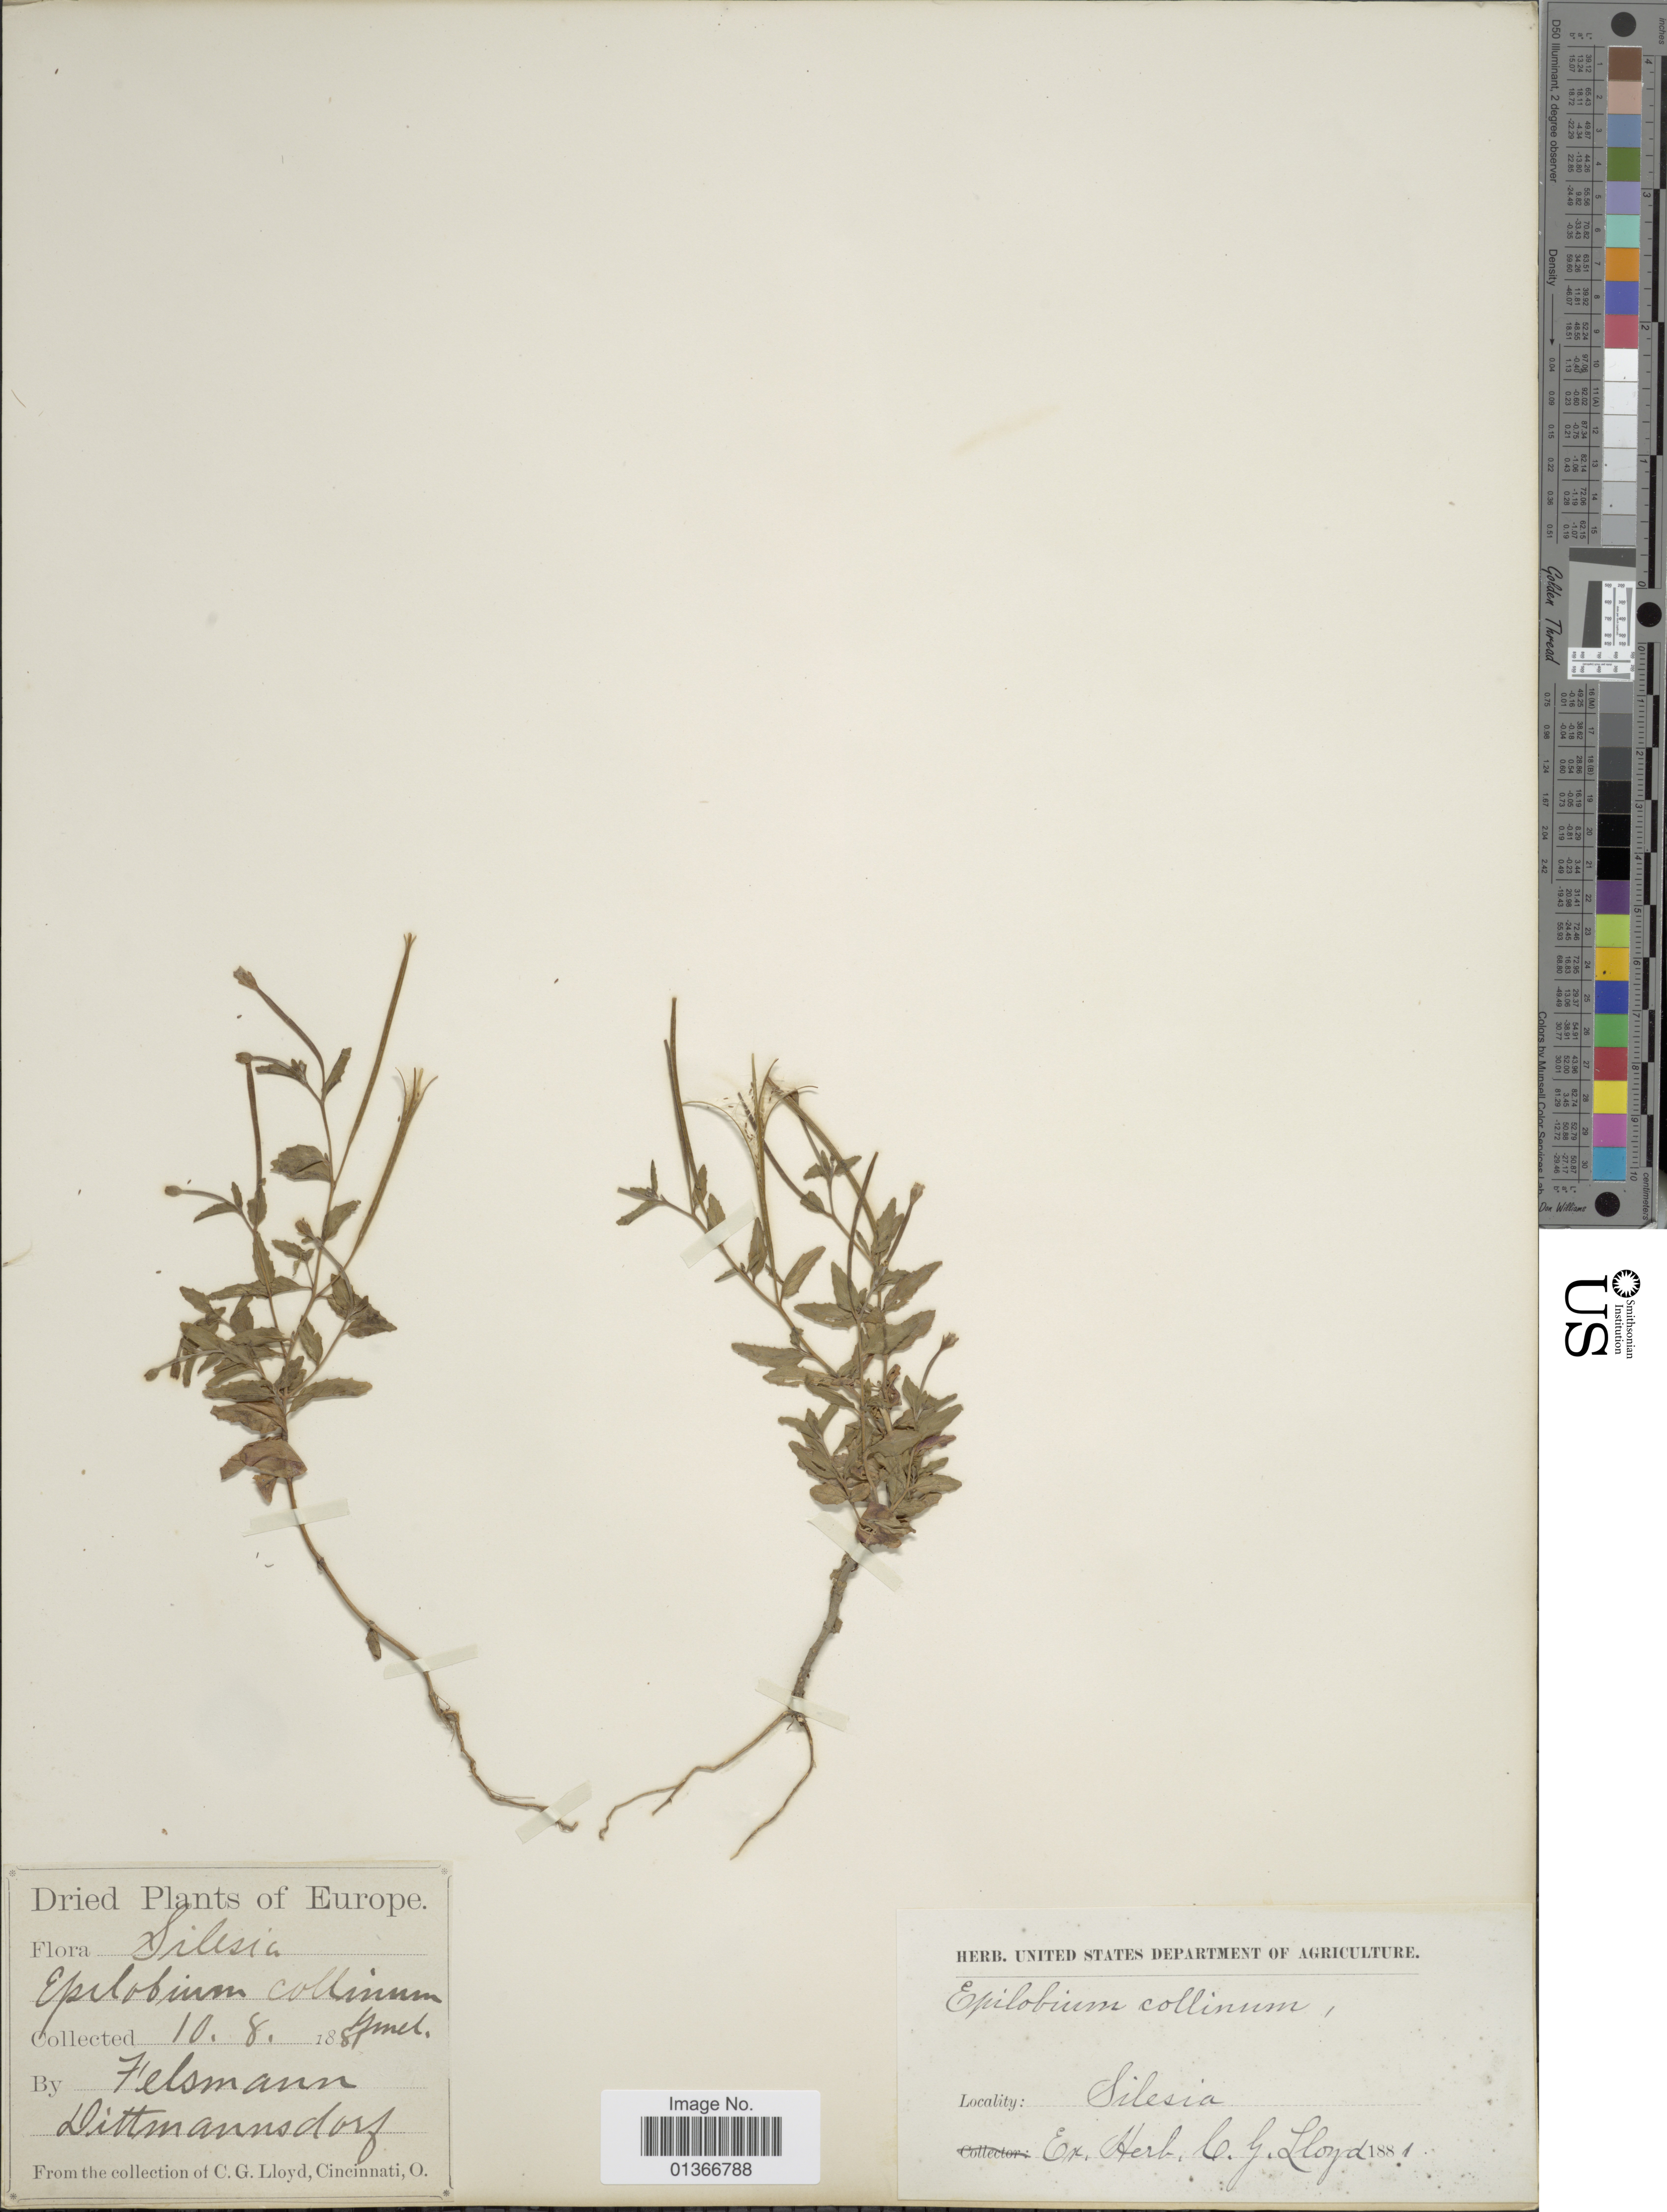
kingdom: Plantae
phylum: Tracheophyta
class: Magnoliopsida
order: Myrtales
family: Onagraceae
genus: Epilobium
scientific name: Epilobium collinum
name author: C.C. Gmel.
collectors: ex herb. C. G. Lloyd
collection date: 1881-08-10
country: Czechia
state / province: Moravian-Silesian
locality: Silesia.